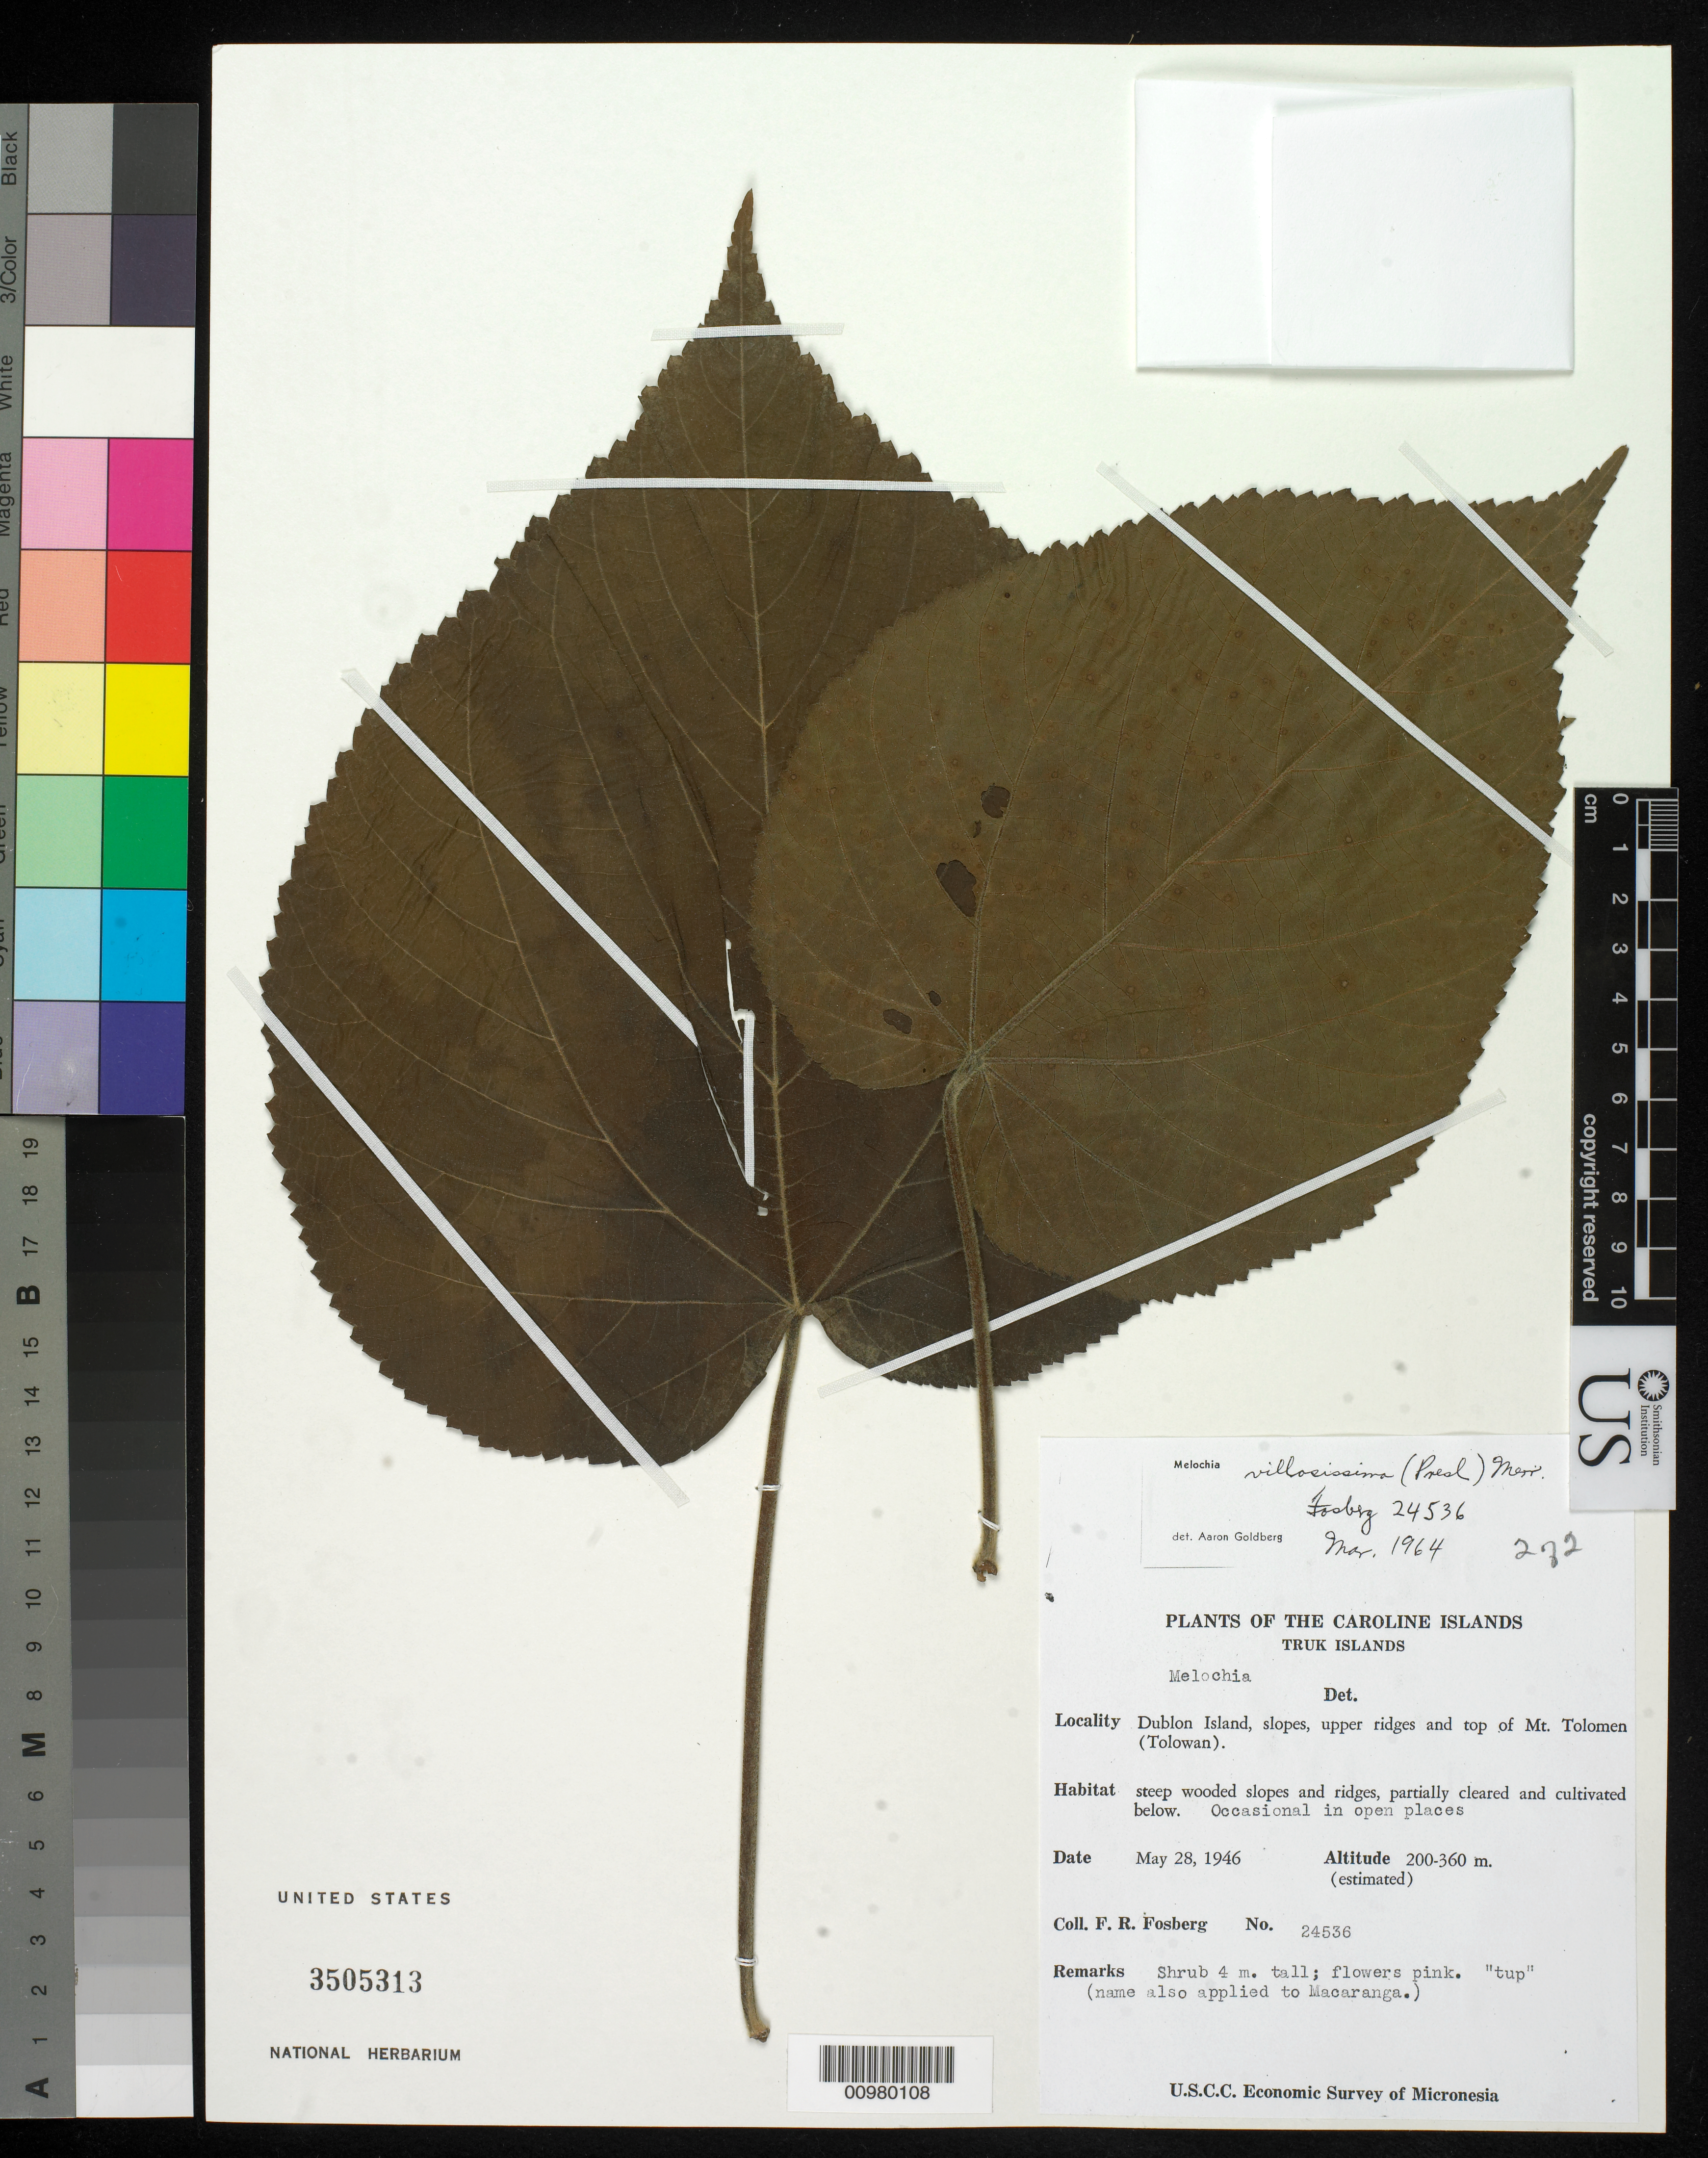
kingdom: Plantae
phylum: Tracheophyta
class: Magnoliopsida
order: Malvales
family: Malvaceae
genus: Melochia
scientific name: Melochia villosissima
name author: (C. Presl) Merr.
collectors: F. R. Fosberg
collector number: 24536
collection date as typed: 28 May 1946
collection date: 1946-05-28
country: Micronesia, Federated States of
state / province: Truk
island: Dublon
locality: upper ridges and top of Mt. Tolomen (Tolowan)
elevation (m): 200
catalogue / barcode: US 3505313